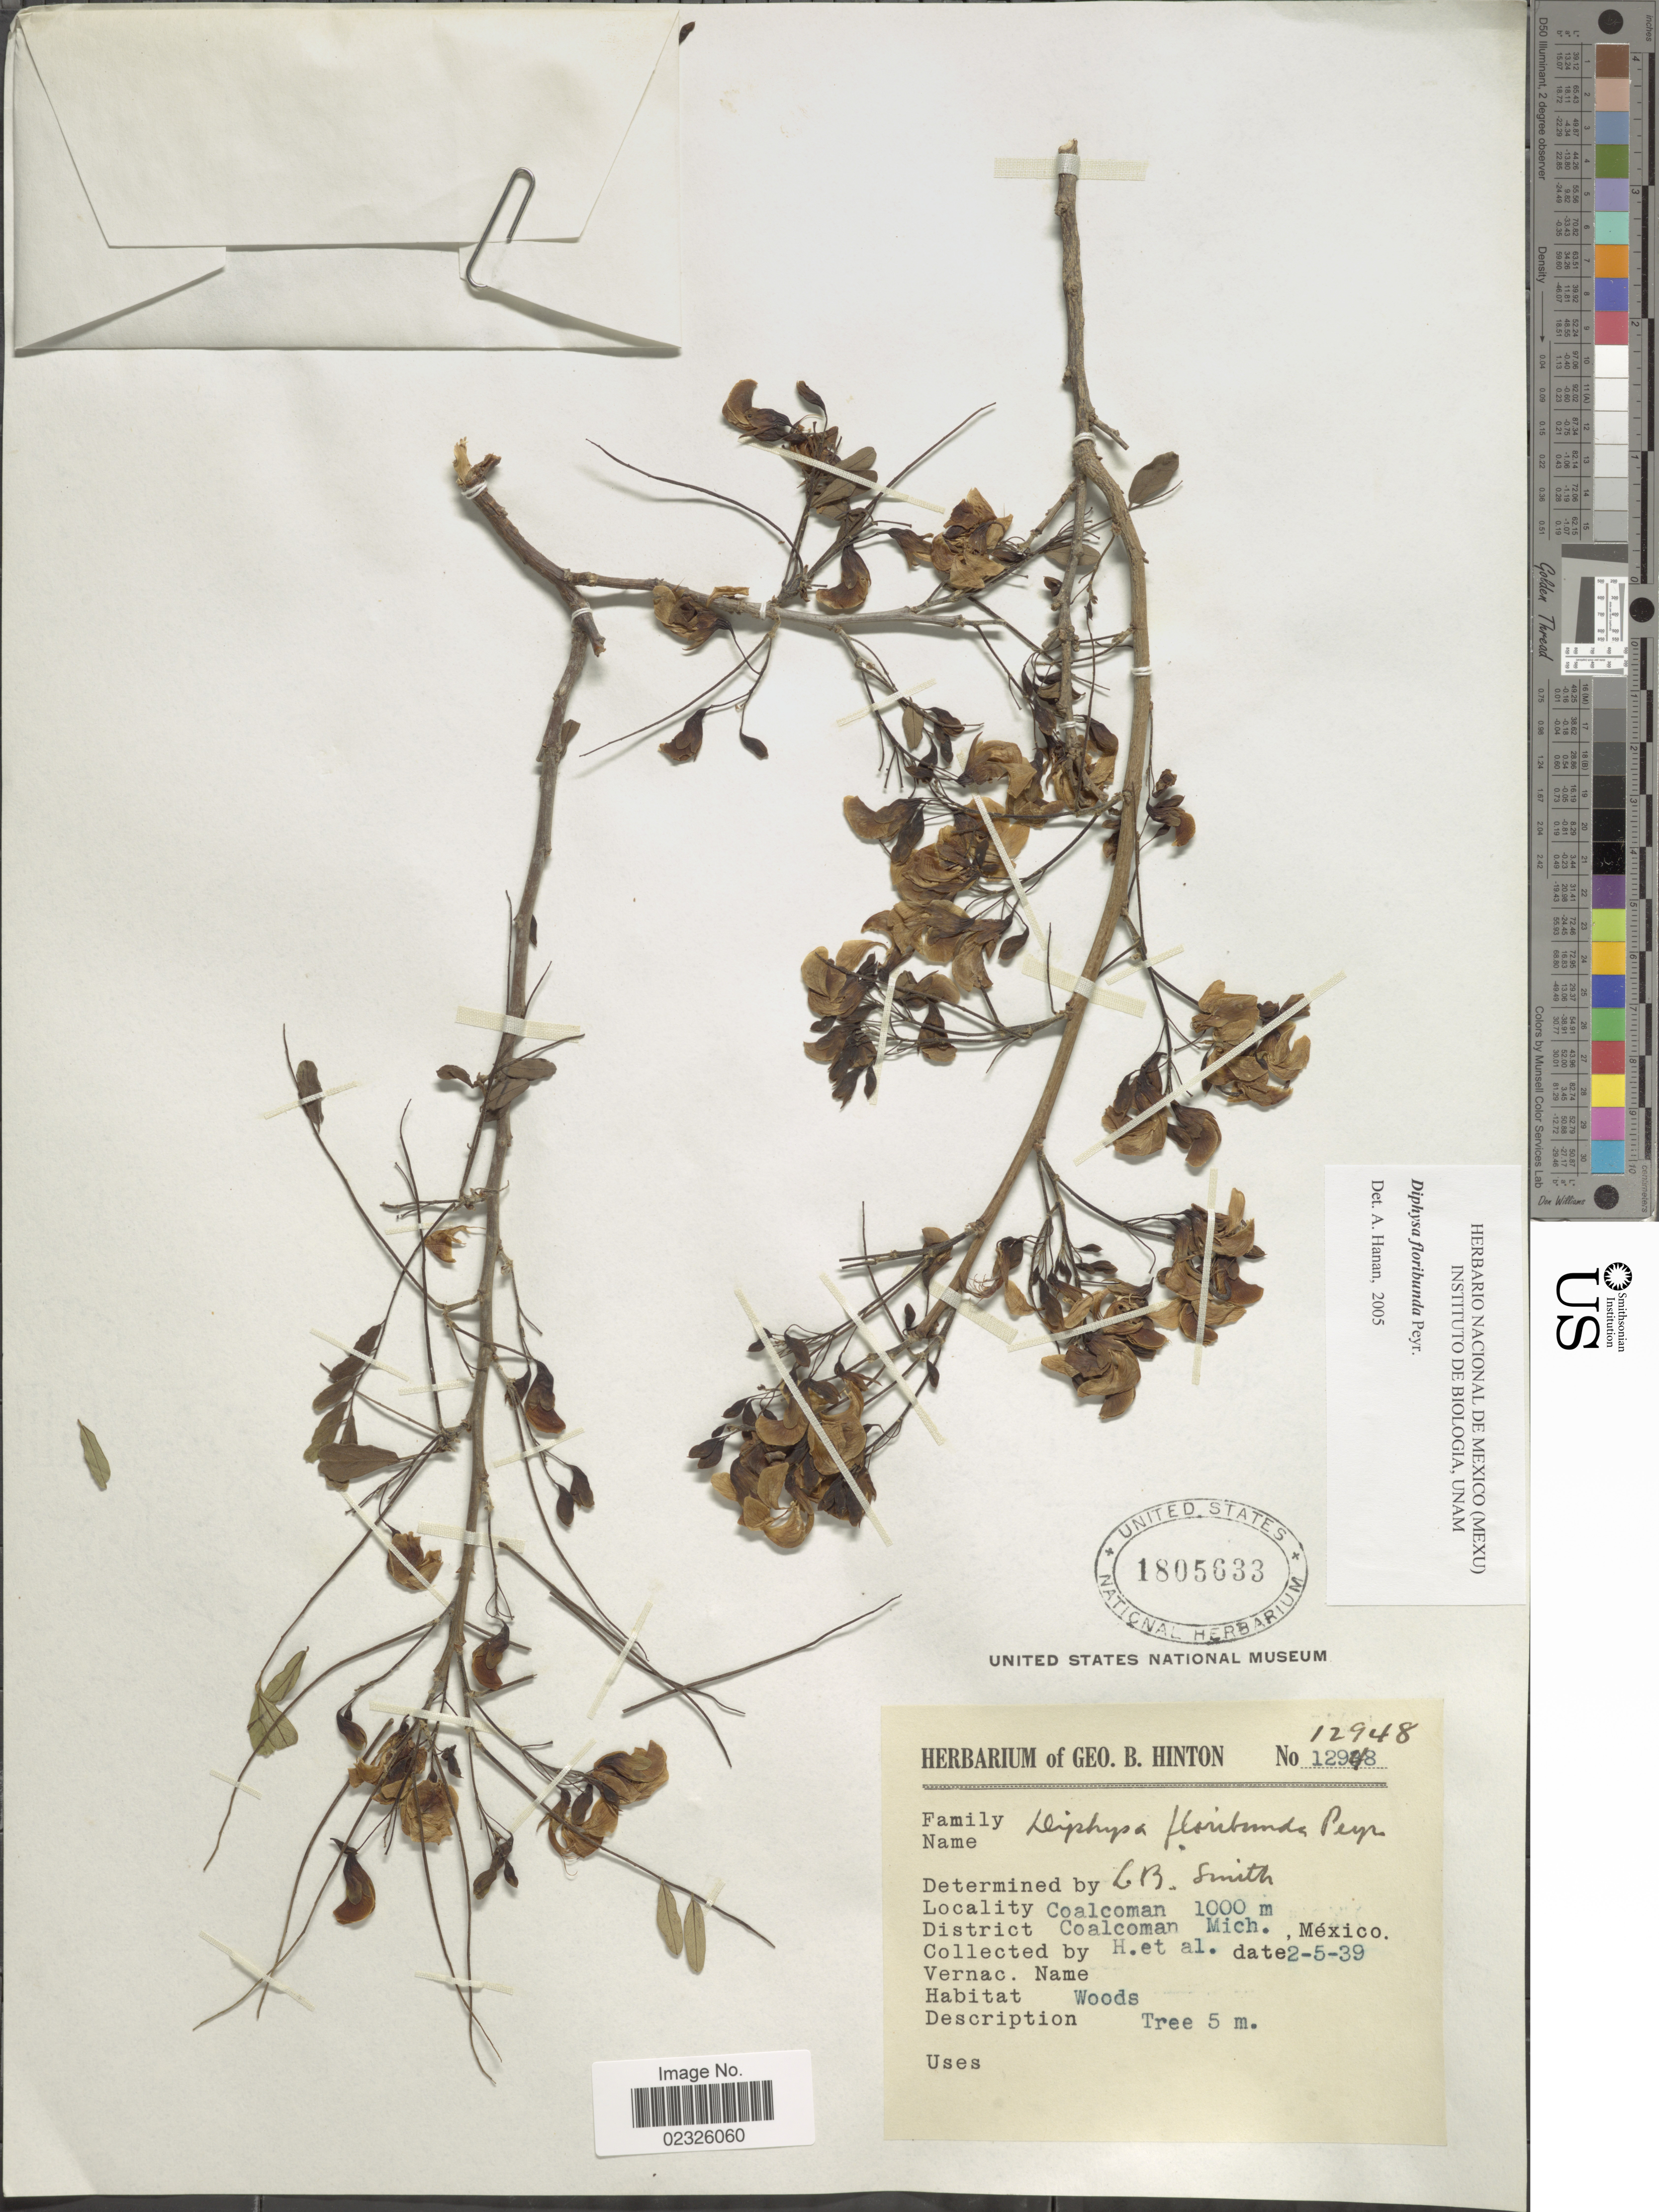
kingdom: Plantae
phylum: Tracheophyta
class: Magnoliopsida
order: Fabales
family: Fabaceae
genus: Diphysa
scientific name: Diphysa floribunda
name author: Peyr.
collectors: G. B. Hinton & et al.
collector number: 12948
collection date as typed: Transcribed d/m/y: 5/2/39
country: Mexico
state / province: Michoacán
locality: Coalcoman, District Coalcoman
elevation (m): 1000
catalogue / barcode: US 1805633